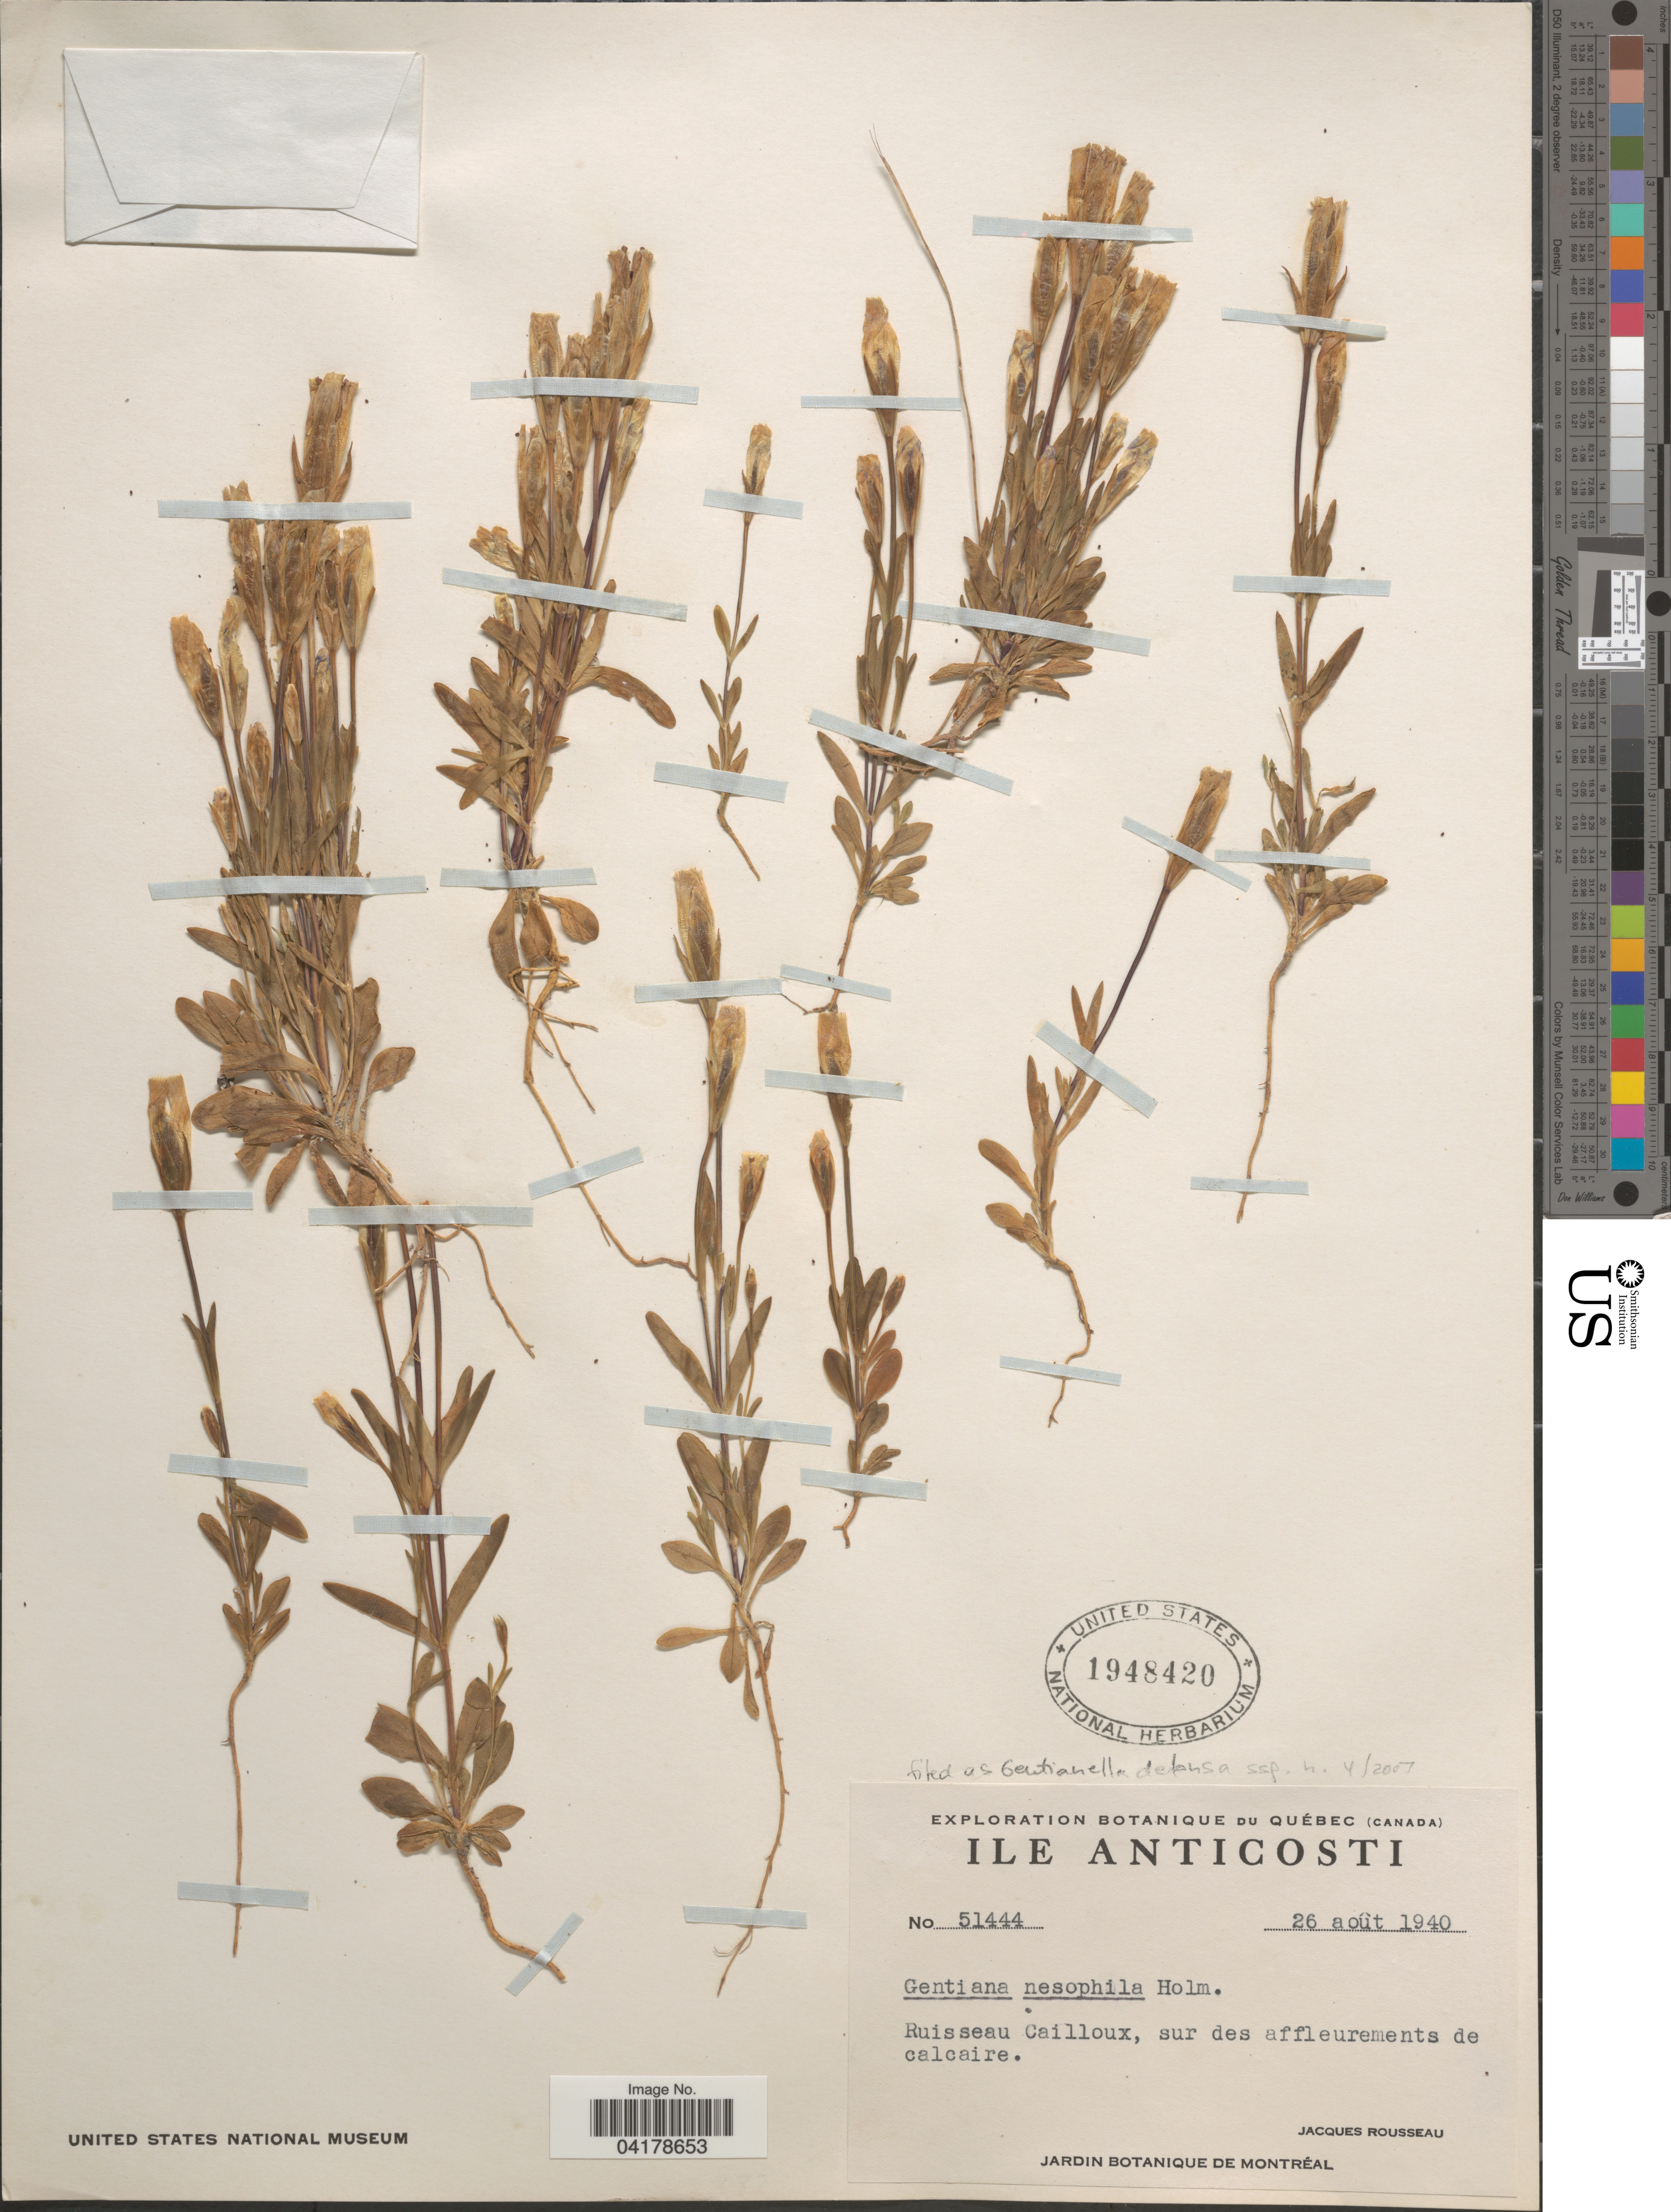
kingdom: Plantae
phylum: Tracheophyta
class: Magnoliopsida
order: Gentianales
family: Gentianaceae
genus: Gentiana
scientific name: Gentiana nesophila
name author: Holm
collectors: J. Rousseau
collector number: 51444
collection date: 1940-08-26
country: Canada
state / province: Quebec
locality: Exploration Botanique du Québec (Canada). Ile Anticosti. Ruisseau Cailloux, sur des affleurements de calcaire.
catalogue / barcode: US 1948420